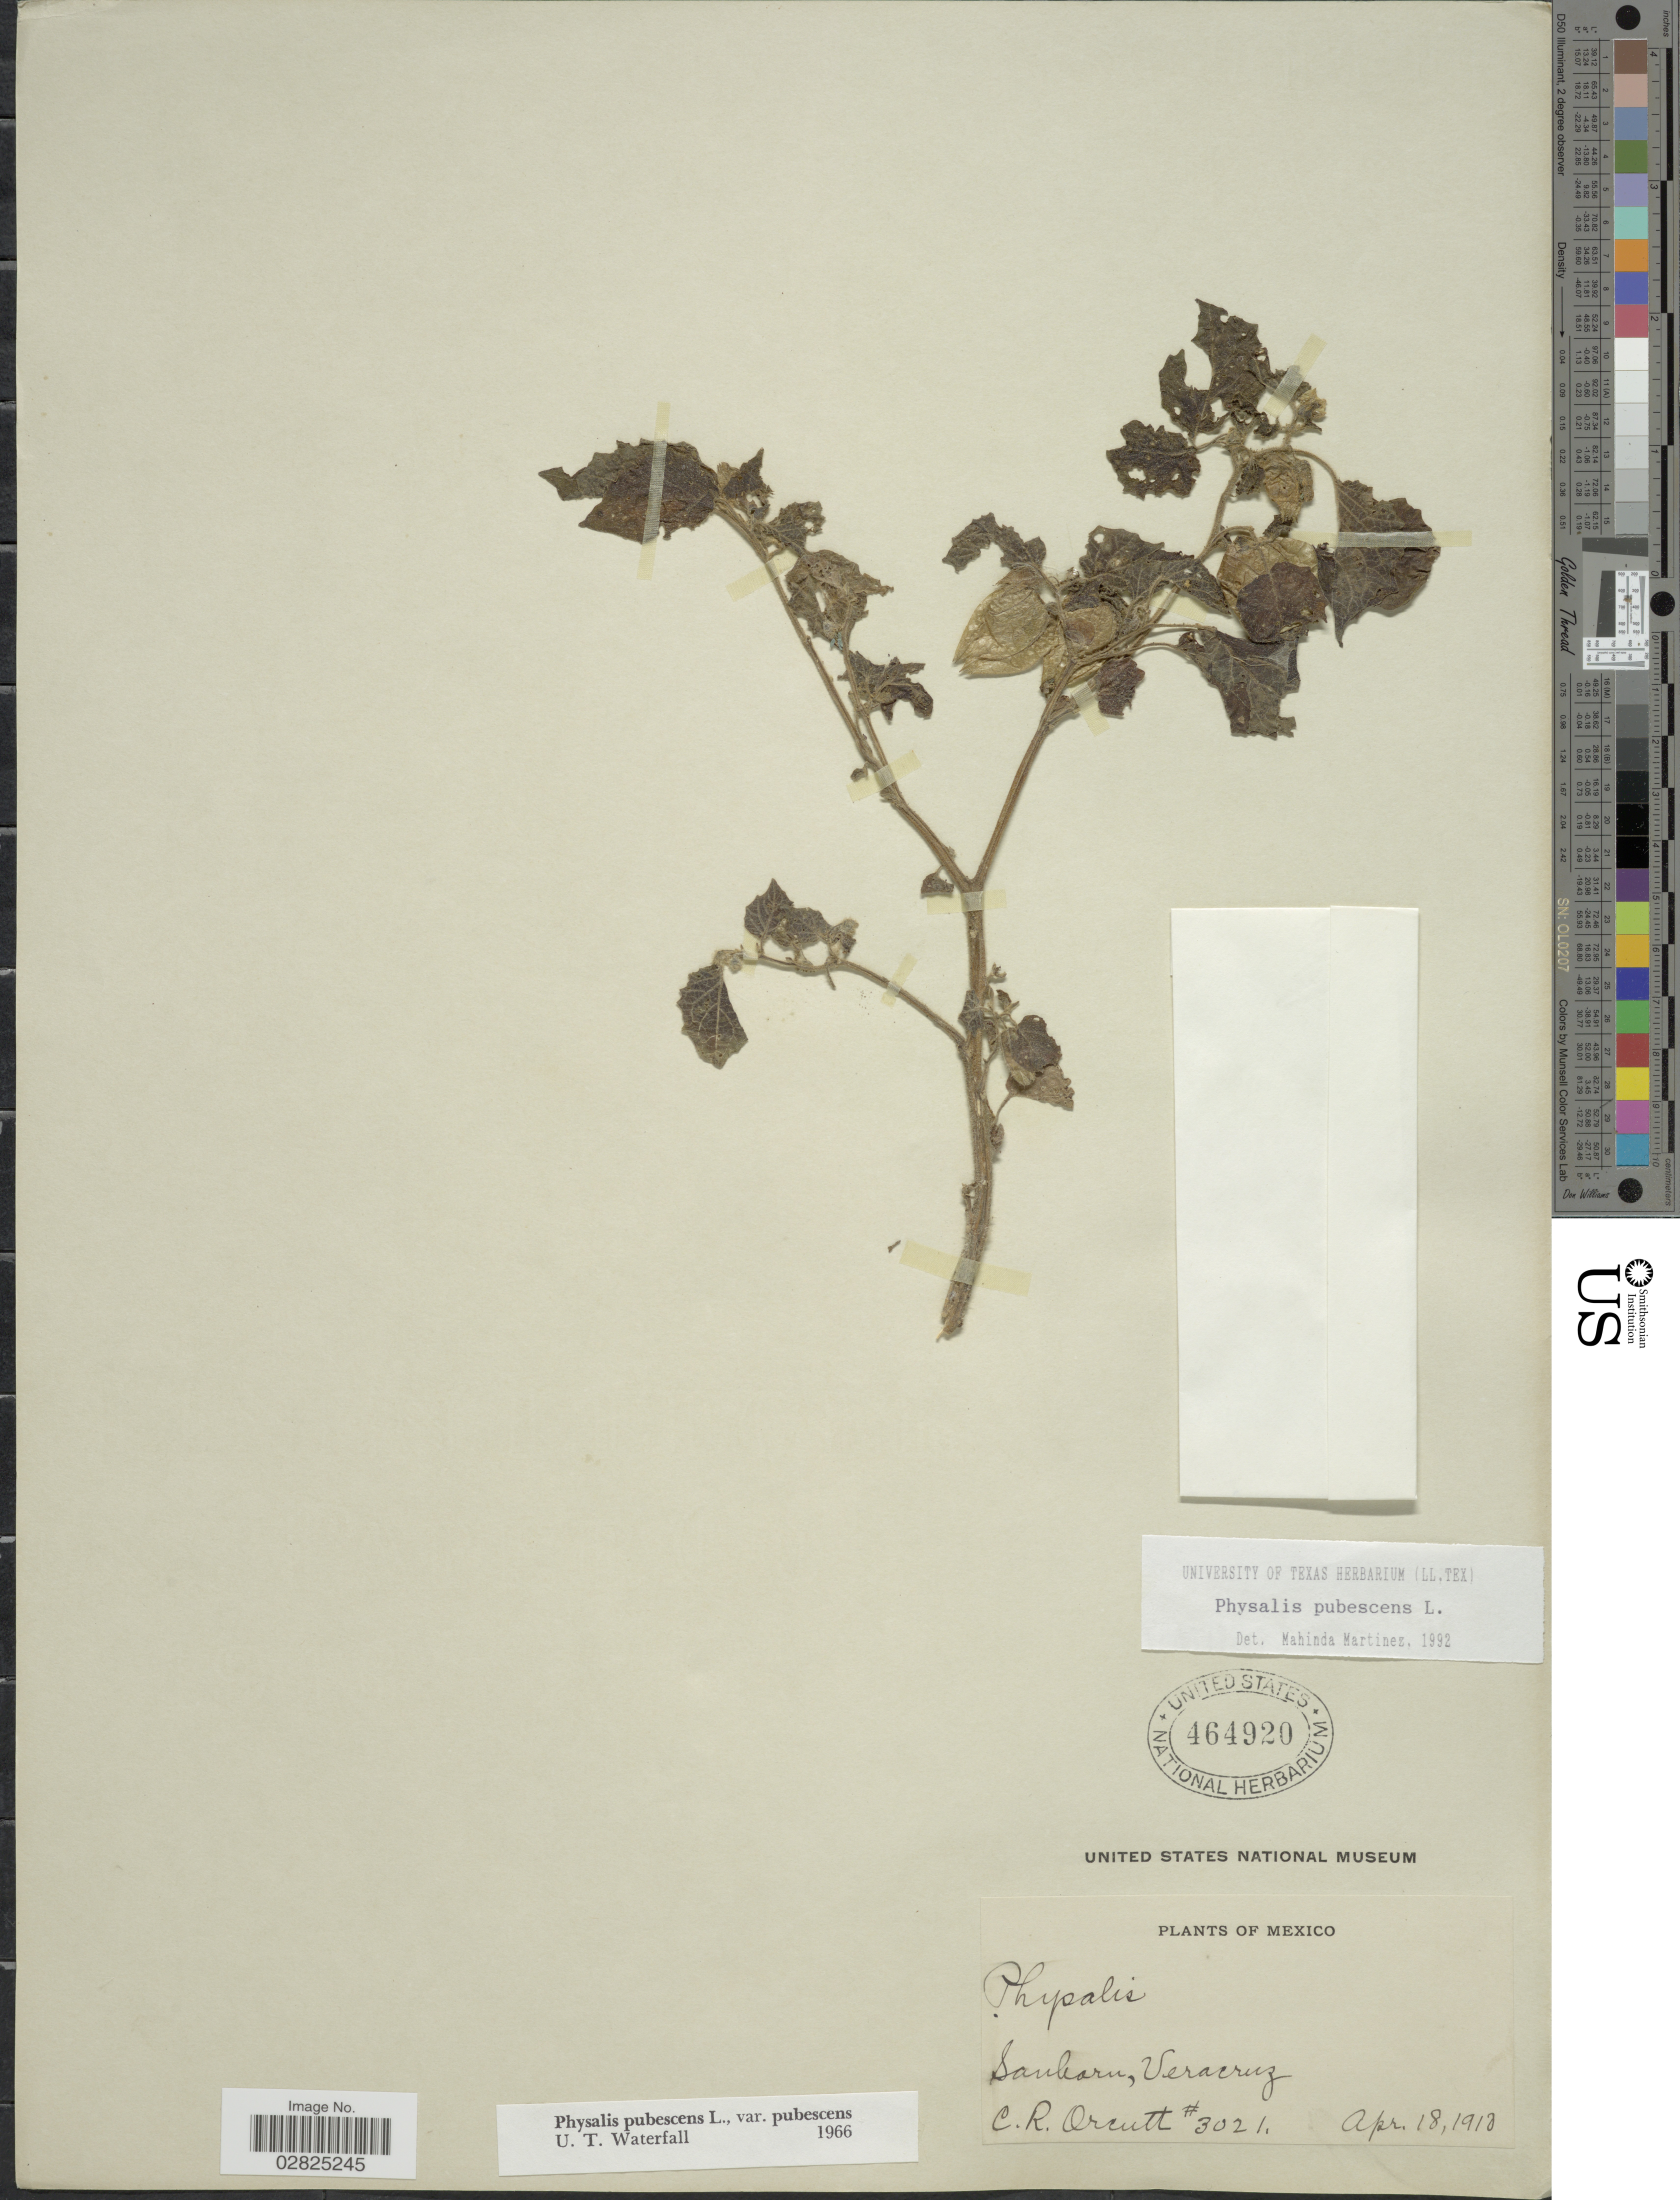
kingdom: Plantae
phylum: Tracheophyta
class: Magnoliopsida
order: Solanales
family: Solanaceae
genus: Physalis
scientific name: Physalis pubescens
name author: L.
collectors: C. R. Orcutt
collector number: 3021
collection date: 1910-04-18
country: Mexico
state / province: Veracruz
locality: Sanborn, Vera Cruz.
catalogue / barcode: US 464920